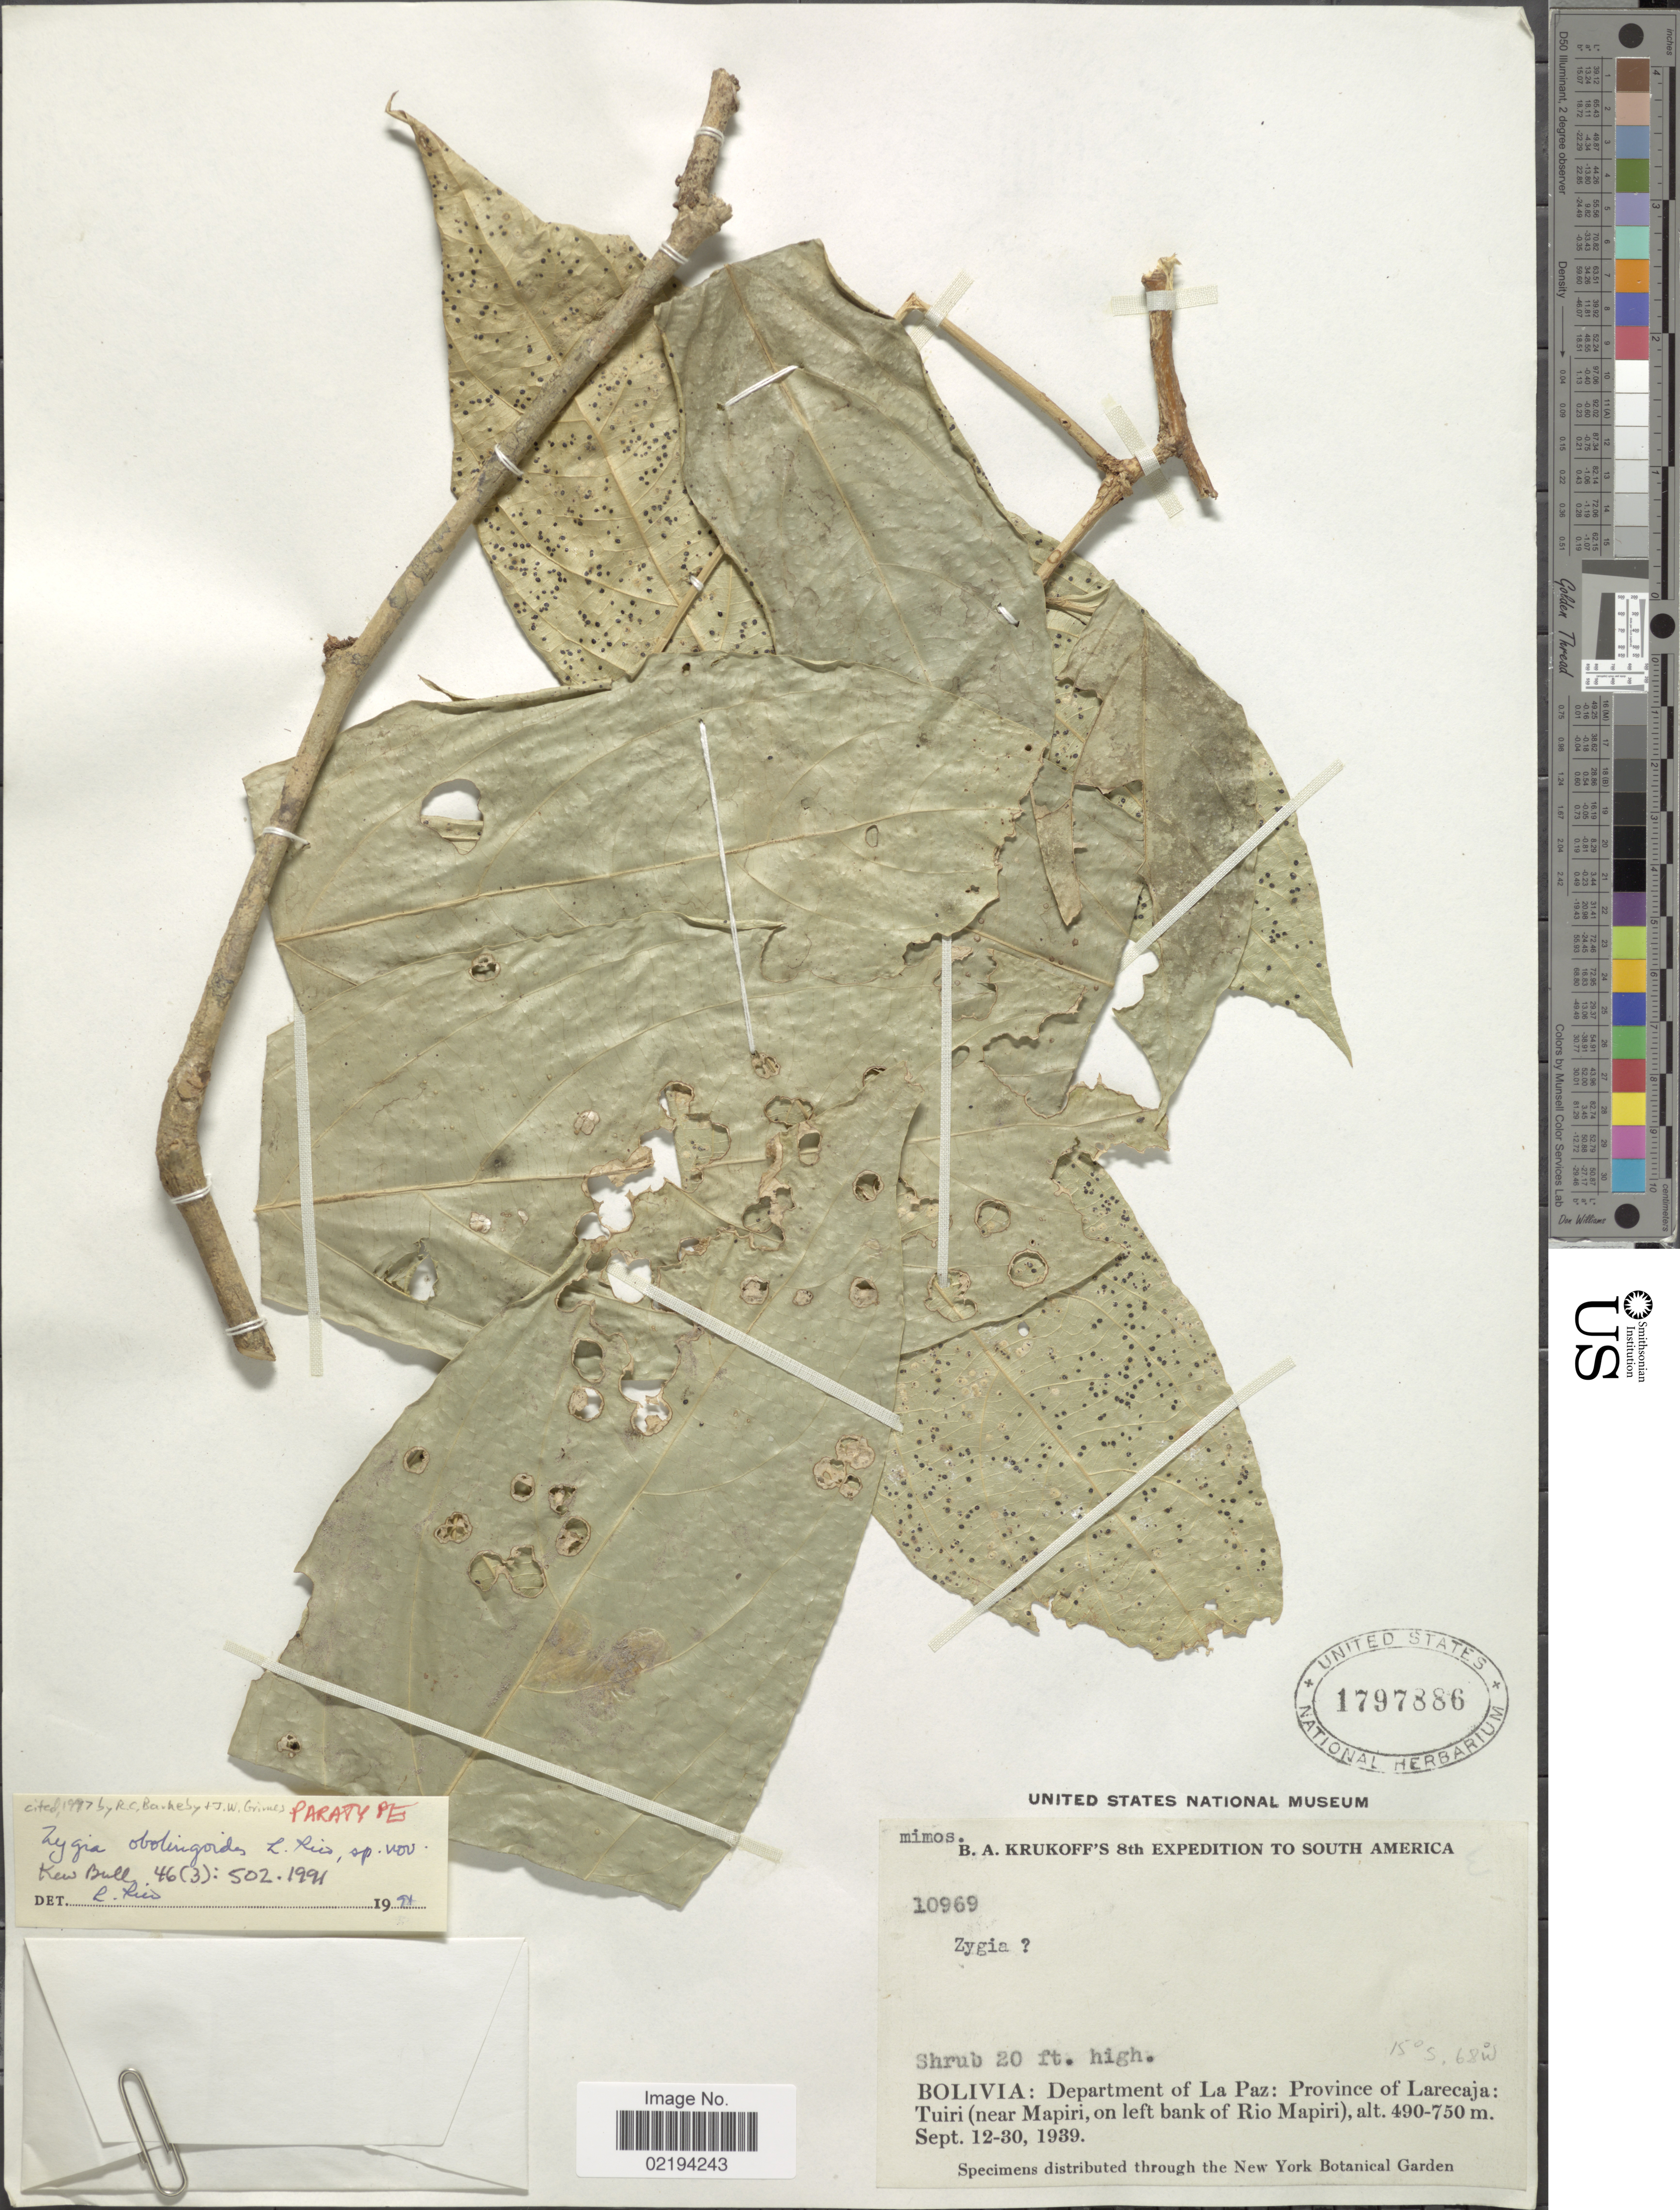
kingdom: Plantae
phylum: Tracheophyta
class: Magnoliopsida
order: Fabales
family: Fabaceae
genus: Zygia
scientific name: Zygia obolingoides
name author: L. Rico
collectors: B. A. Krukoff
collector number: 10969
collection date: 1939-09-12/1939-09-30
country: Bolivia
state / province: La Paz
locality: Province of Larecaja: Tuiri (near Mapiri, on left bank of Rio Mapiri).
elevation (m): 490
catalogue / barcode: US 1797886